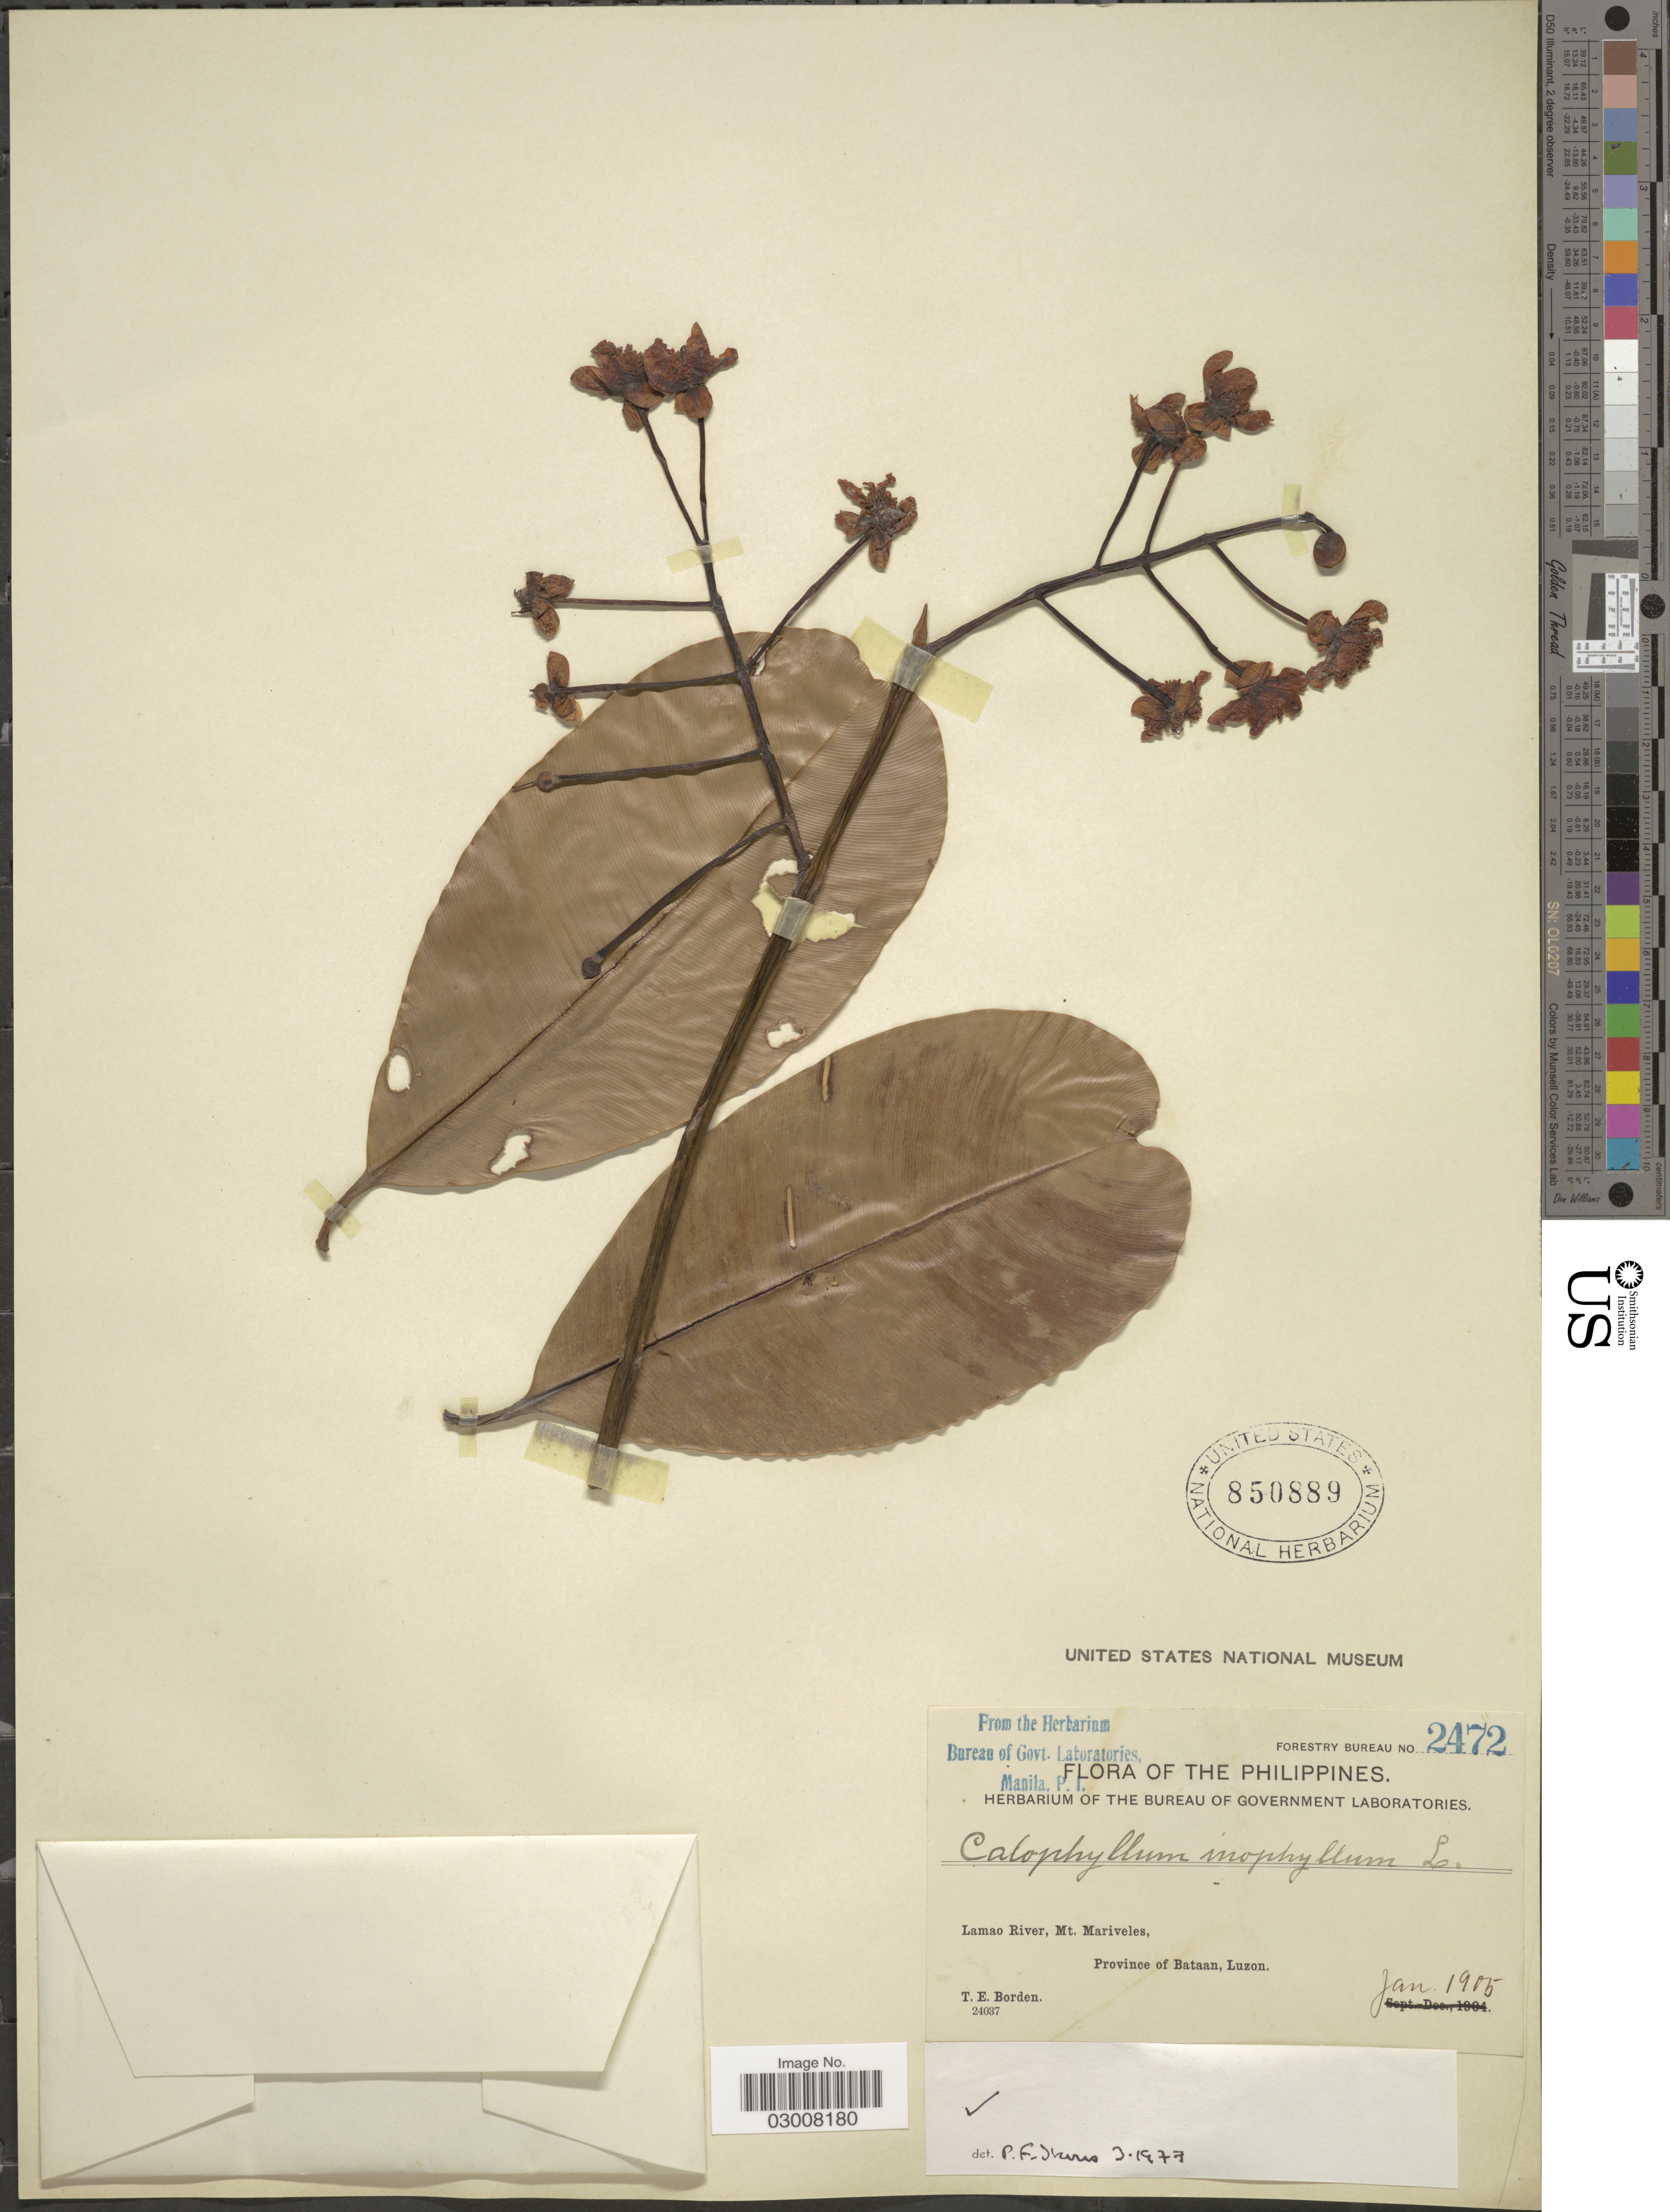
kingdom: Plantae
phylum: Tracheophyta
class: Magnoliopsida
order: Malpighiales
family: Calophyllaceae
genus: Calophyllum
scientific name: Calophyllum inophyllum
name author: L.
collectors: T. E. Borden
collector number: Forestry Bureau 2472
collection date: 1905-01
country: Philippines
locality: Lamao River, Mt. Mariveles, Province of Bataan, Luzon.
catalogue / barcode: US 850889